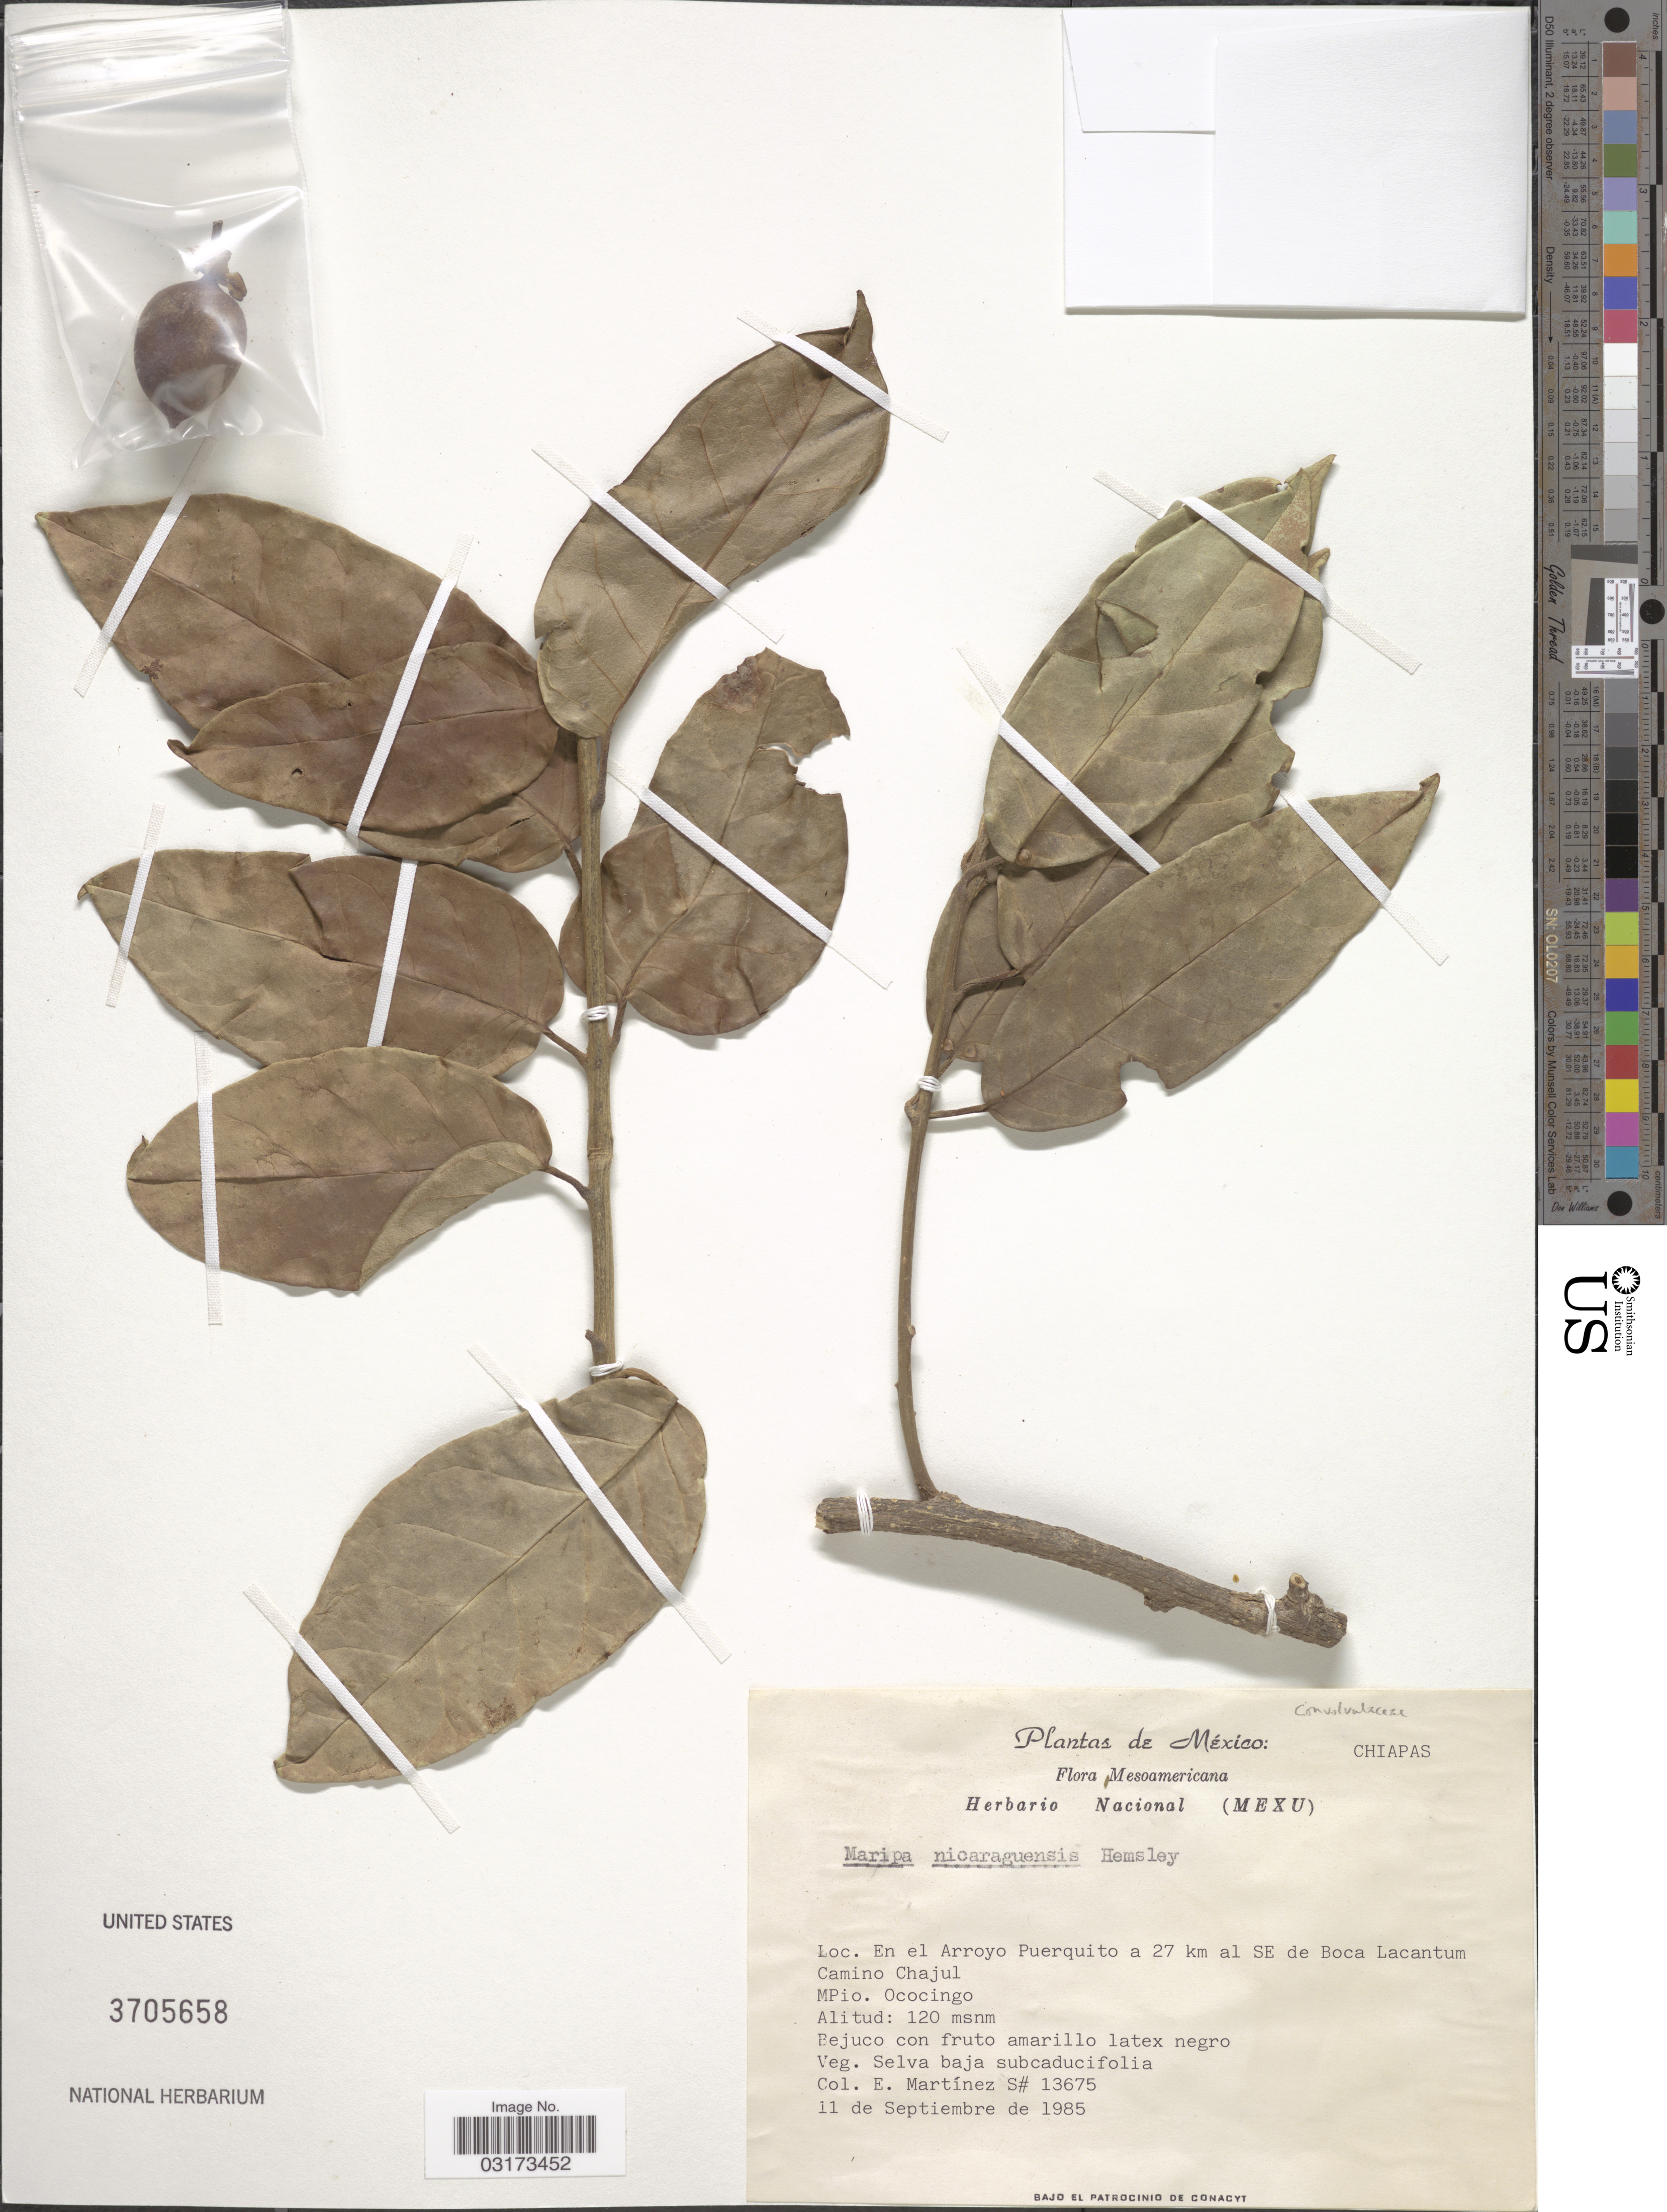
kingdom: Plantae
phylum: Tracheophyta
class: Magnoliopsida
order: Solanales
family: Convolvulaceae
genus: Maripa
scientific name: Maripa nicaraguensis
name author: Hemsl.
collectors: E. M. Martínez S.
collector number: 13675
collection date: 1985-09-11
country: Mexico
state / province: Chiapas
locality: En el Arroyo Puerquito a 27 km al SE de Boca Lacantum Camino Chajul. Mpio. Ococingo.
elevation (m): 120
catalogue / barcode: US 3705658